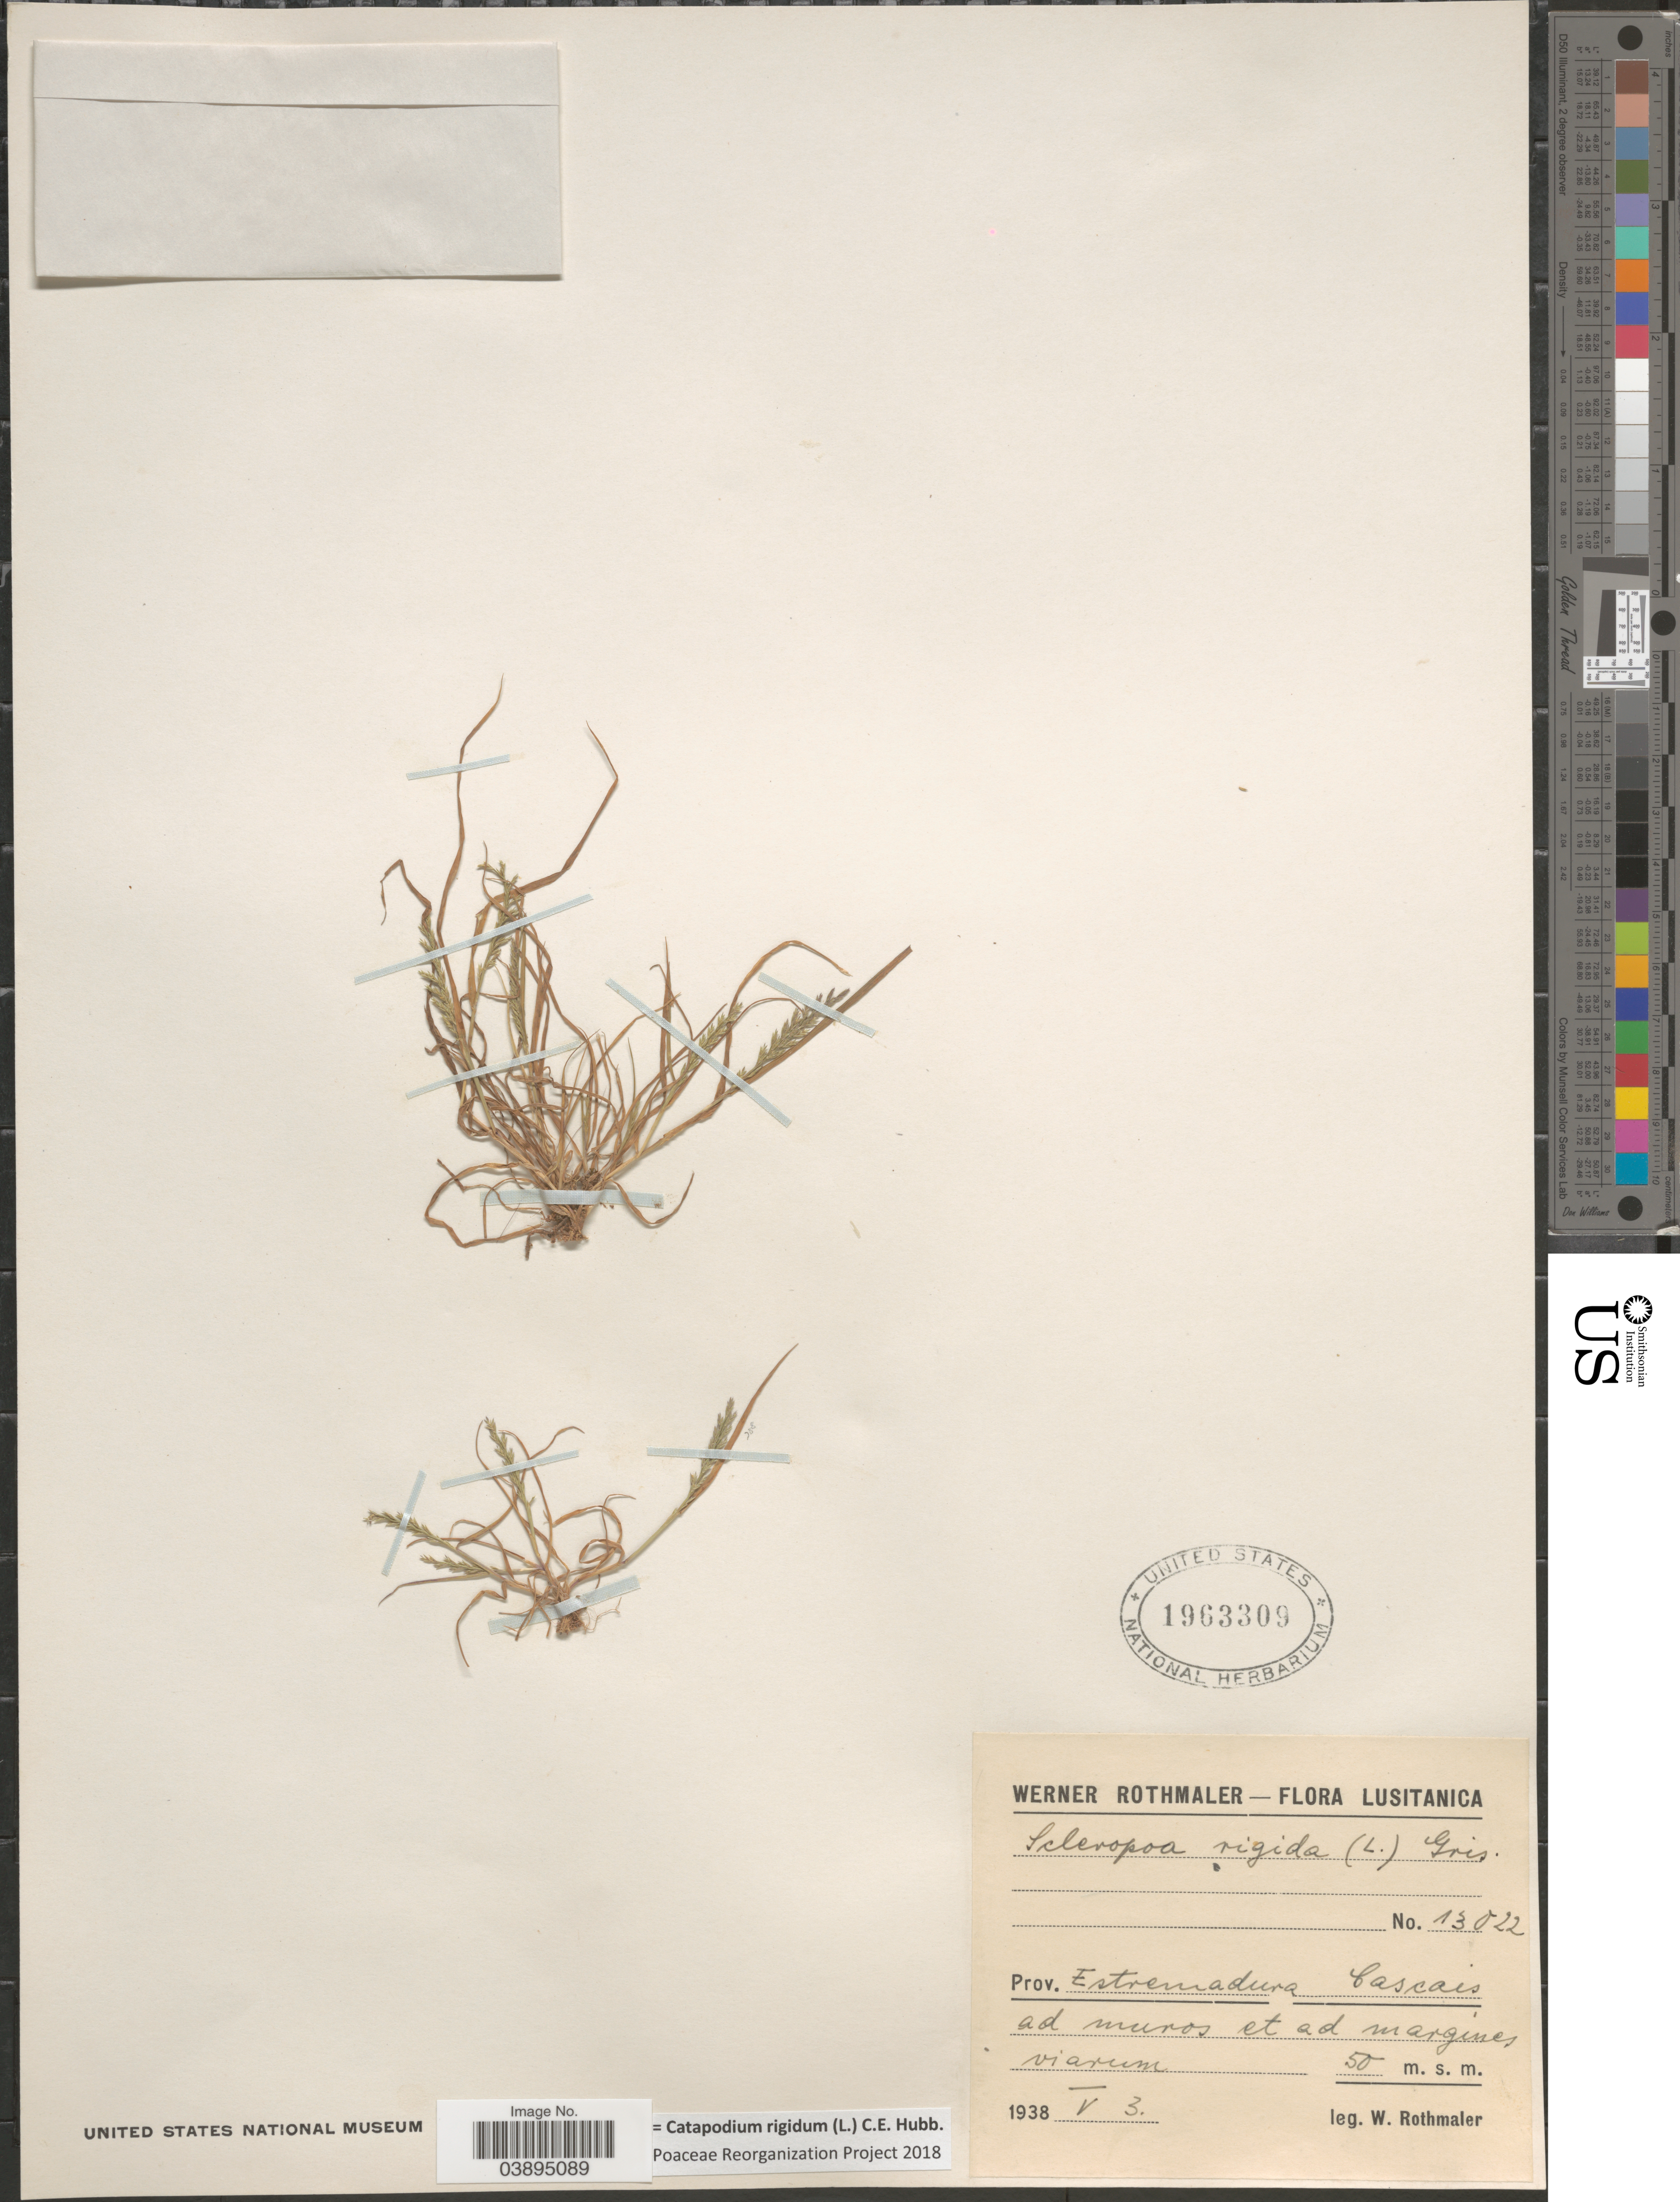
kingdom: Plantae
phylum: Tracheophyta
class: Liliopsida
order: Poales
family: Poaceae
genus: Catapodium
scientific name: Catapodium rigidum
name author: (L.) C.E. Hubb.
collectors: W. Rothmaler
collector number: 13022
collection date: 1938-05-03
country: Portugal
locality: Lusitanica. Prov. Extremadura Cascais ad muros et ad margines viarum.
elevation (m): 50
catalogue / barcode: US 1963309